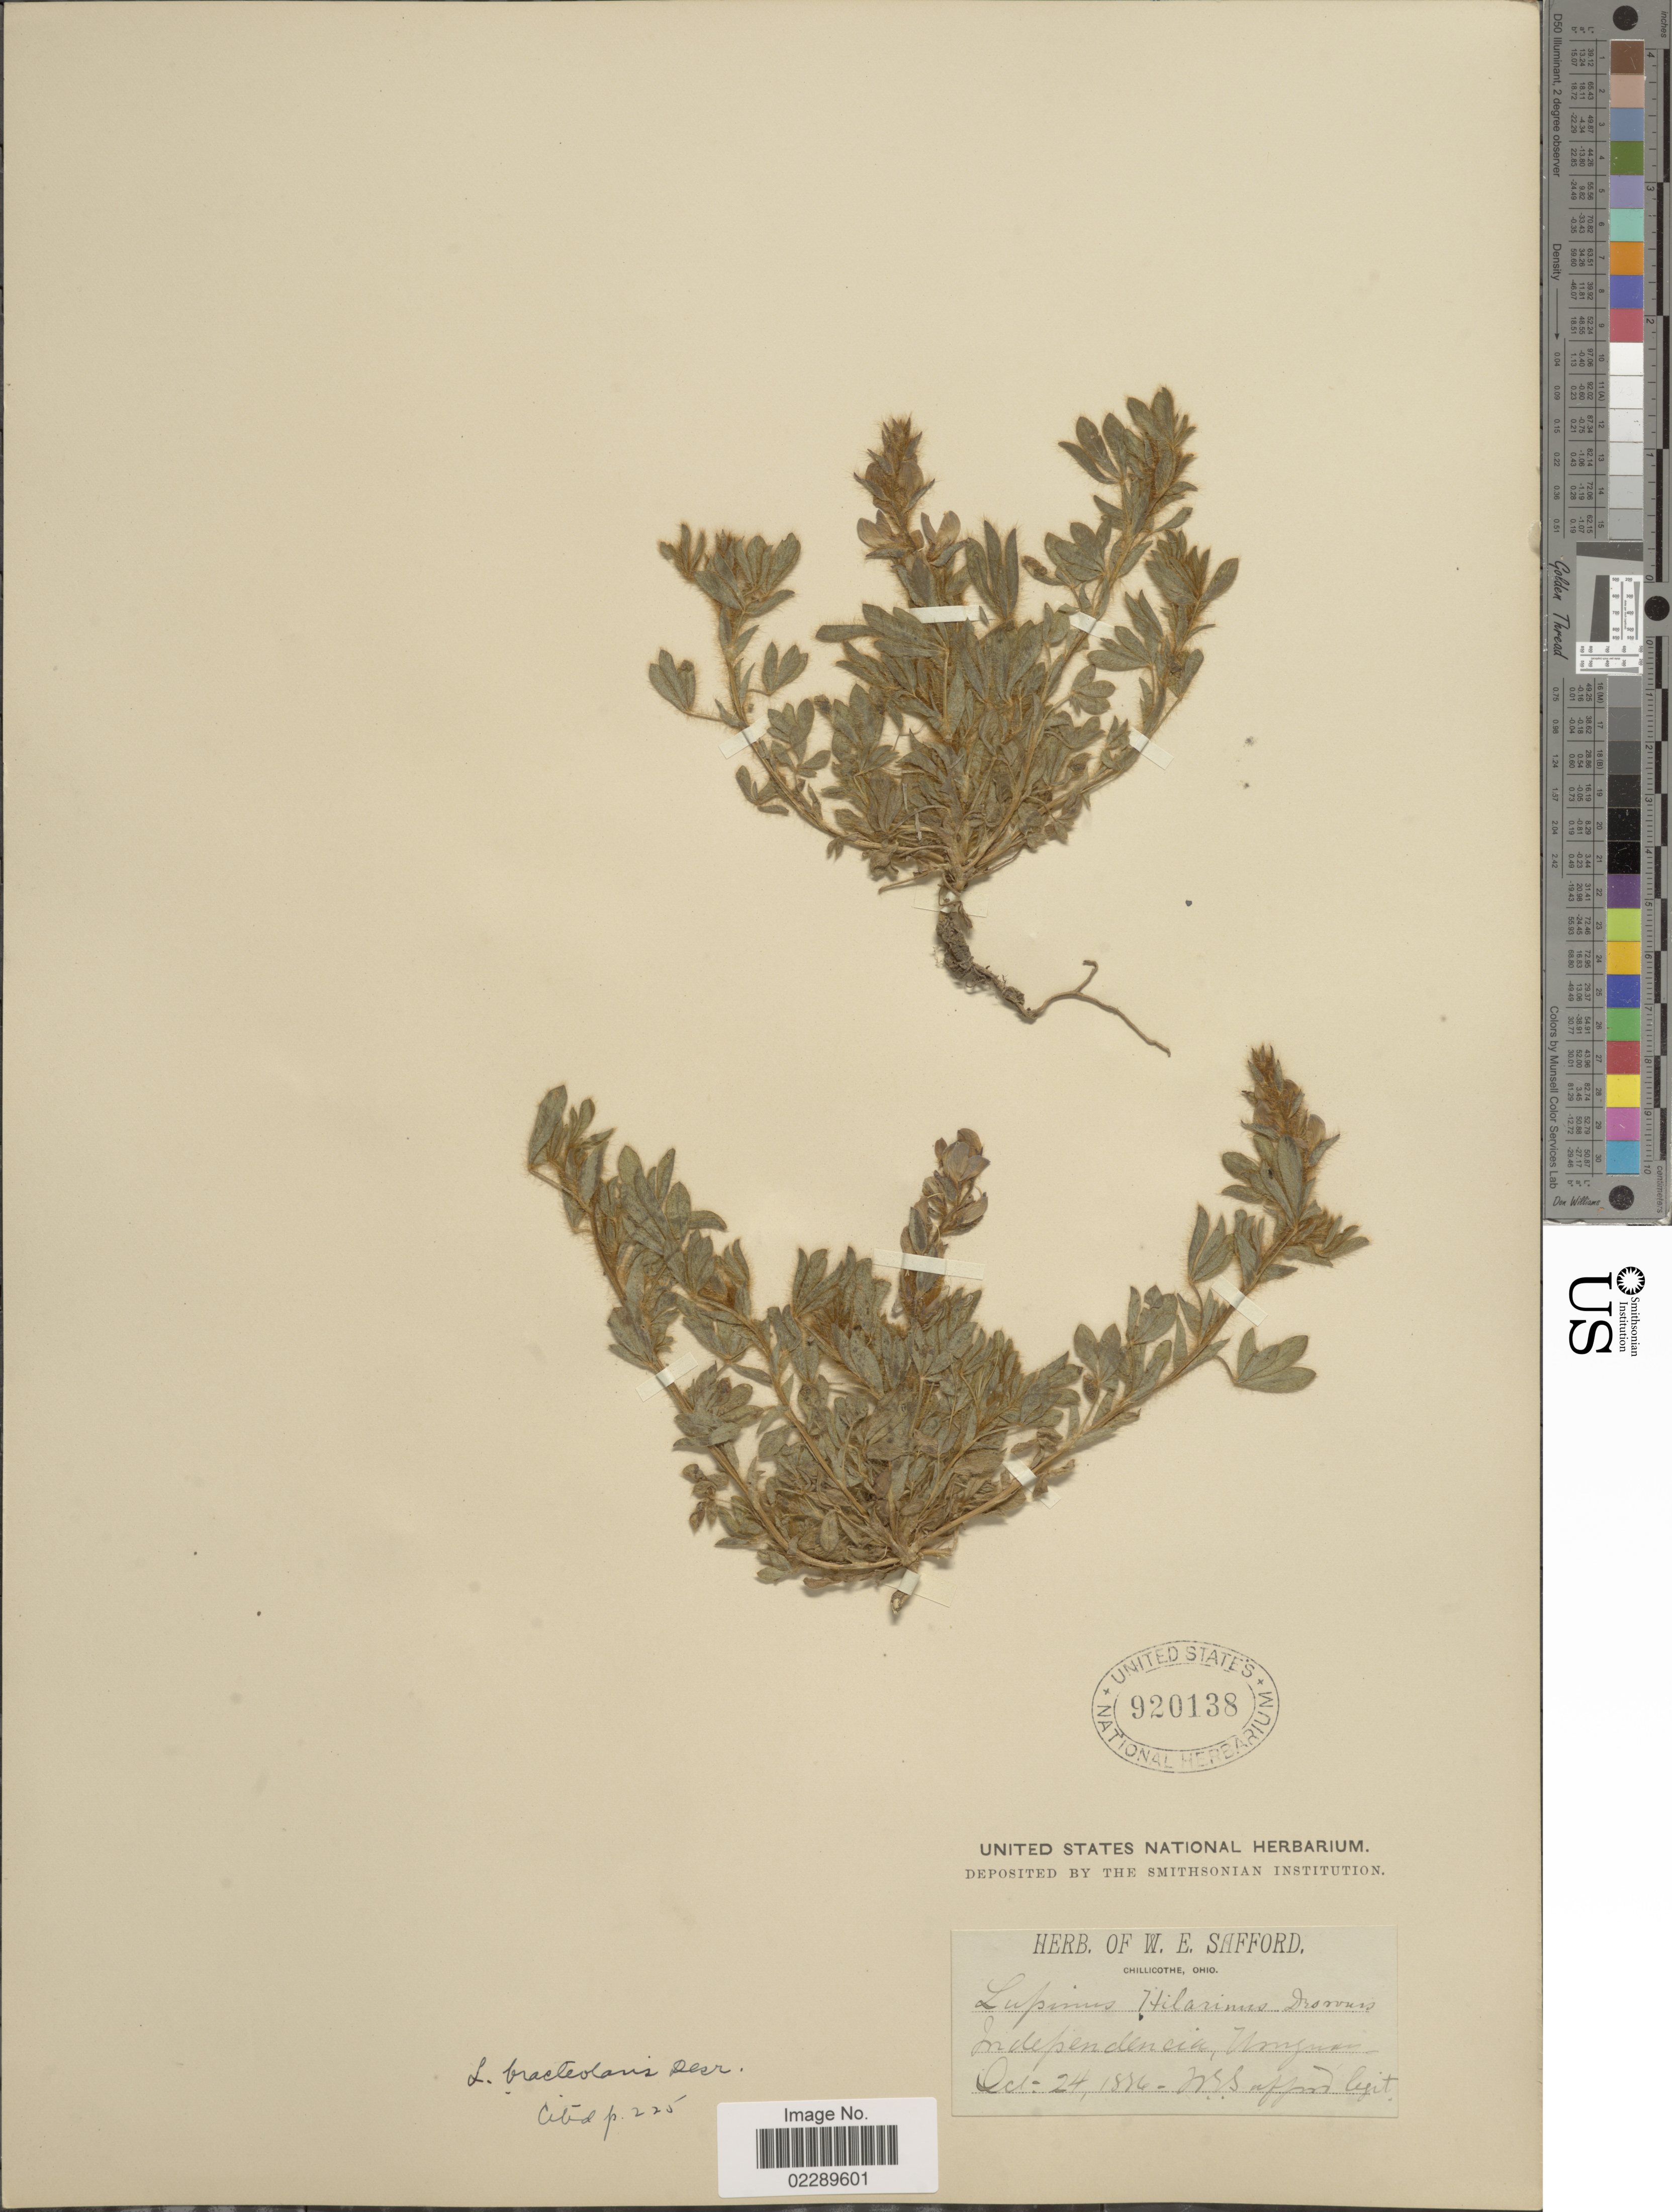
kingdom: Plantae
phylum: Tracheophyta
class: Magnoliopsida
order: Fabales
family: Fabaceae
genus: Lupinus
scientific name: Lupinus bracteolaris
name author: Desr.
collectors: W. E. Safford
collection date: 1886-10-24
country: Uruguay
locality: Independencia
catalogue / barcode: US 920138